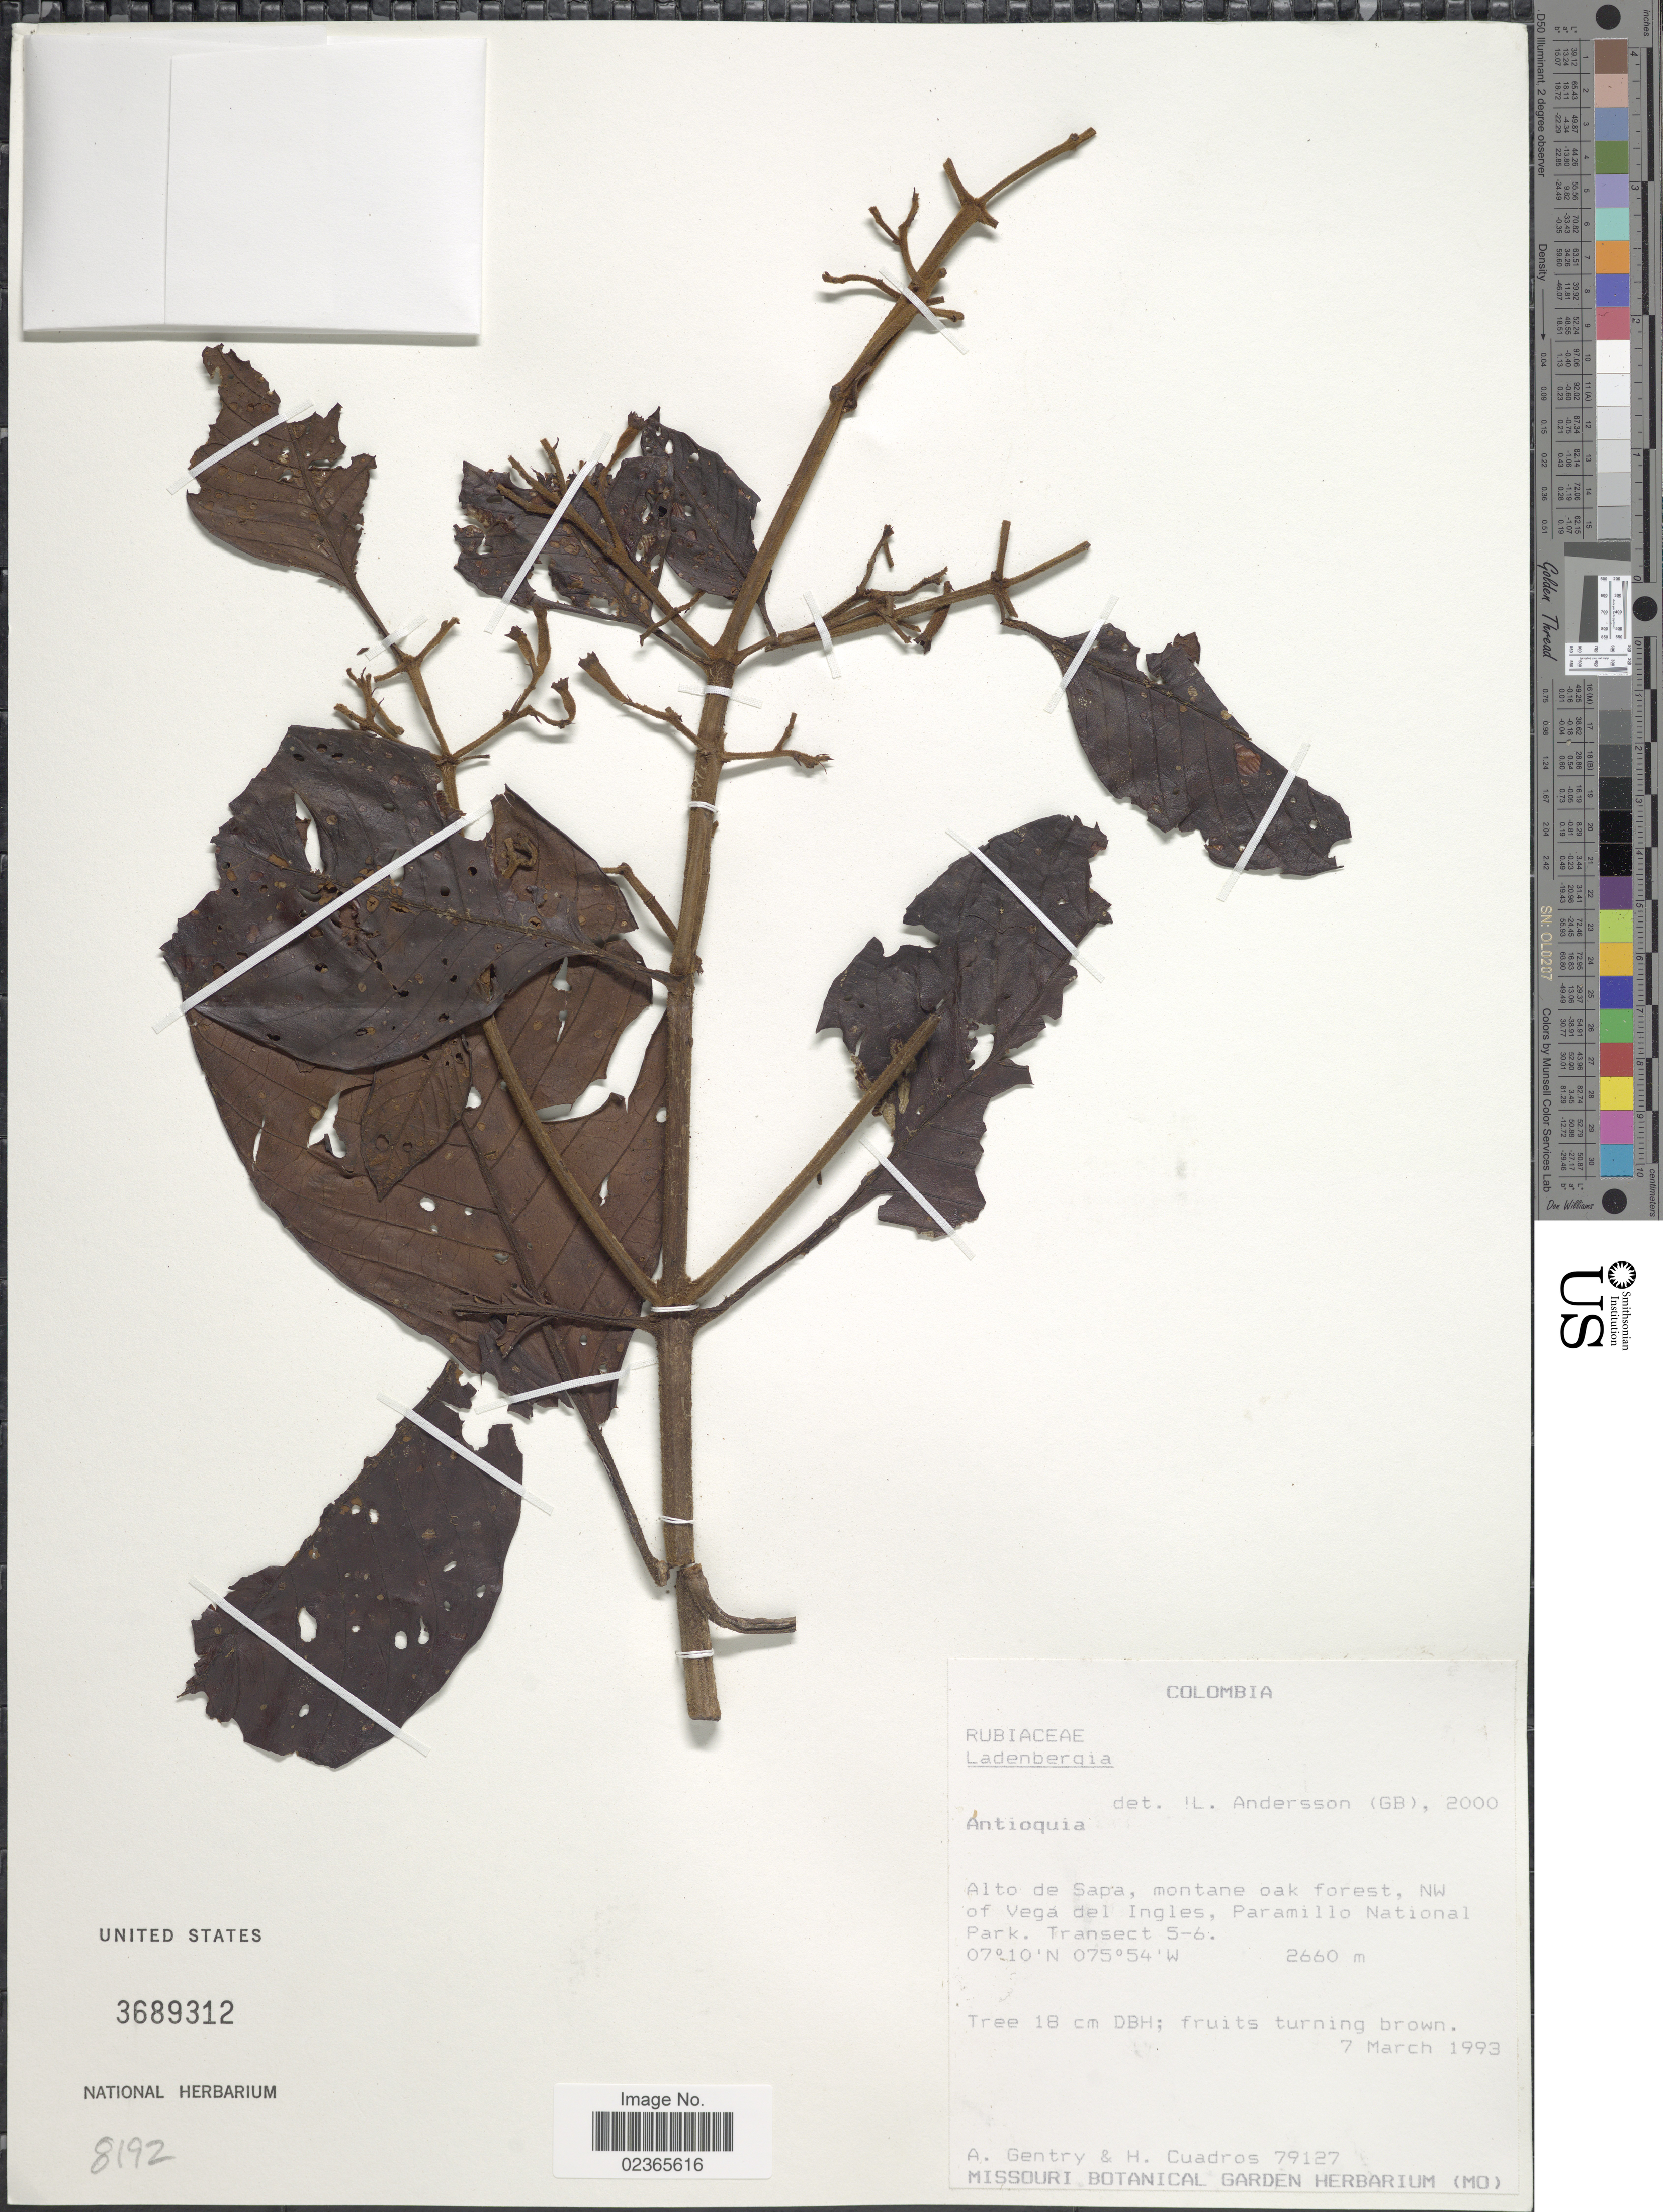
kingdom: Plantae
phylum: Tracheophyta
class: Magnoliopsida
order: Gentianales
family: Rubiaceae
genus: Ladenbergia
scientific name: Ladenbergia sp.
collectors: A. H. Gentry & H. Cuadros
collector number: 79127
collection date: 1993-03-07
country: Colombia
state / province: Antioquia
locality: Alto de Sapa, montane oak forest, NW of Vega del Ingles, Paramillo National Park, Transect 5-6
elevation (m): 2660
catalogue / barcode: US 3689312